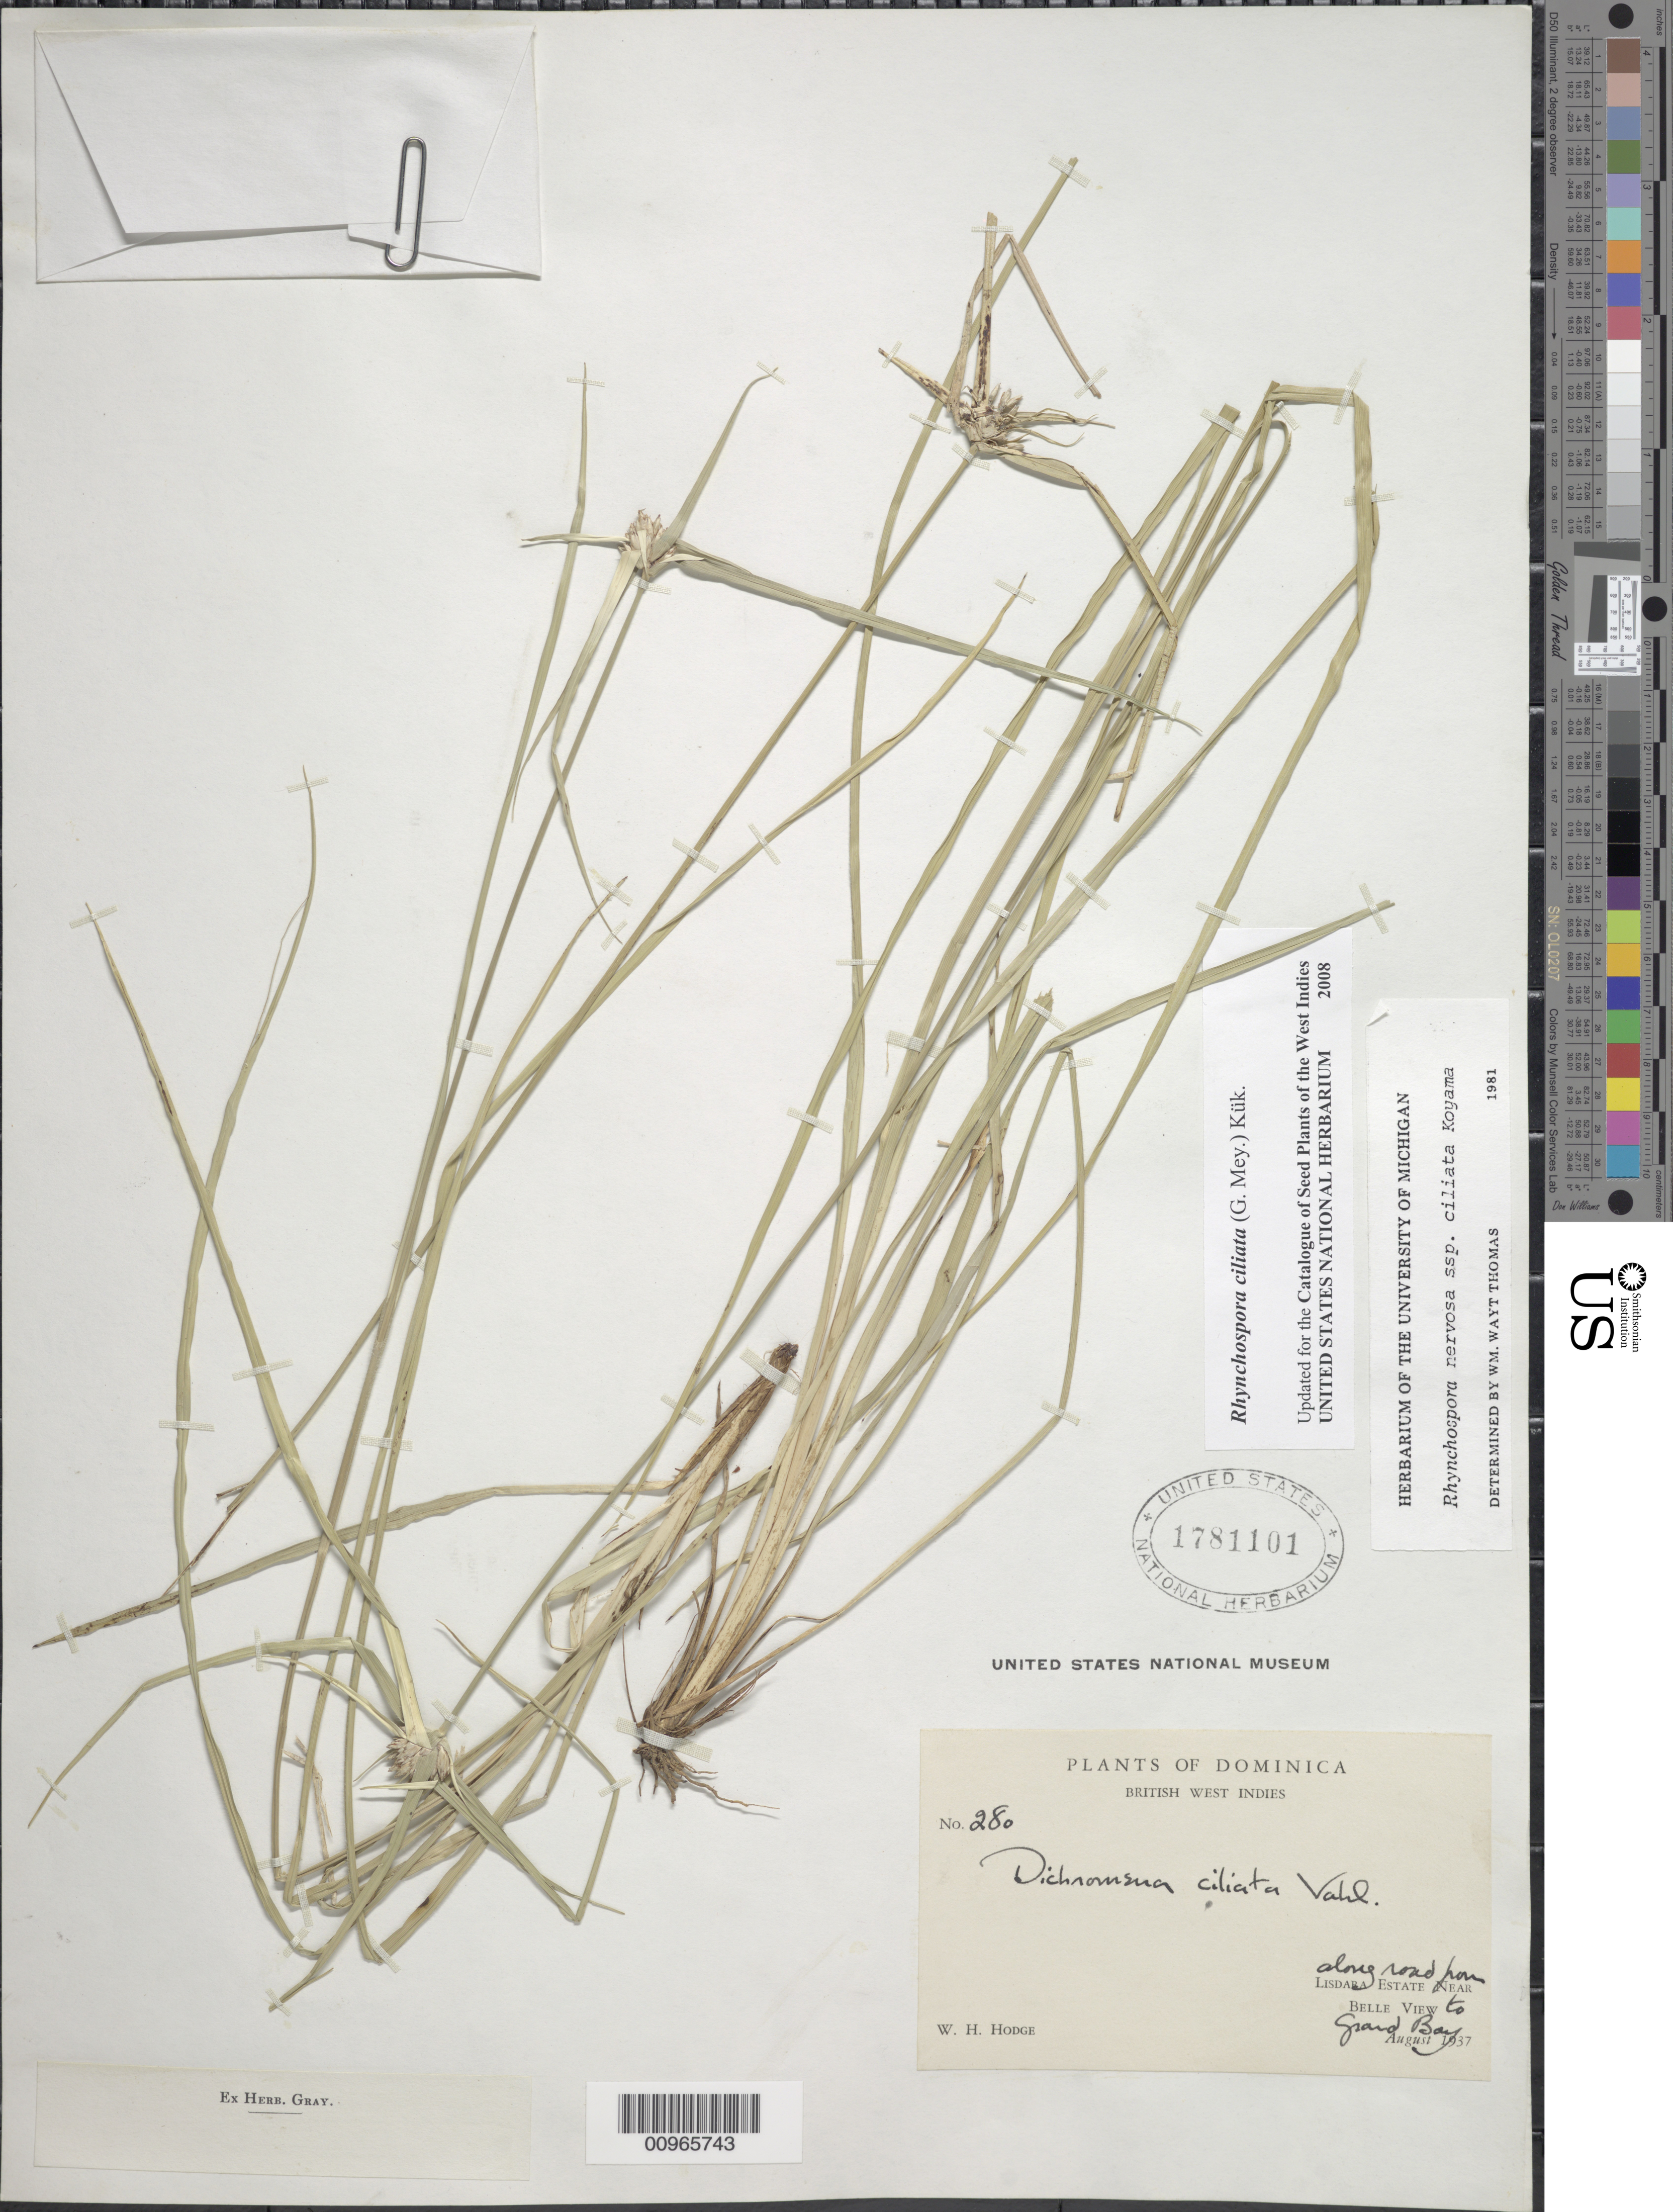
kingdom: Plantae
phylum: Tracheophyta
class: Liliopsida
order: Poales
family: Cyperaceae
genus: Rhynchospora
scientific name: Rhynchospora ciliata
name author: (G. Mey.) Kük.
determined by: Strong, M. T., (US), Smithsonian Institution - National Museum of Natural History (UNITED STATES)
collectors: W. Hodge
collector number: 280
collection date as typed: Aug 1937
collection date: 1937-08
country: Dominica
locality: Along road from Lisdara Estate near Belle View to Grand Bay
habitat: Along road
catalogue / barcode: US 1781101